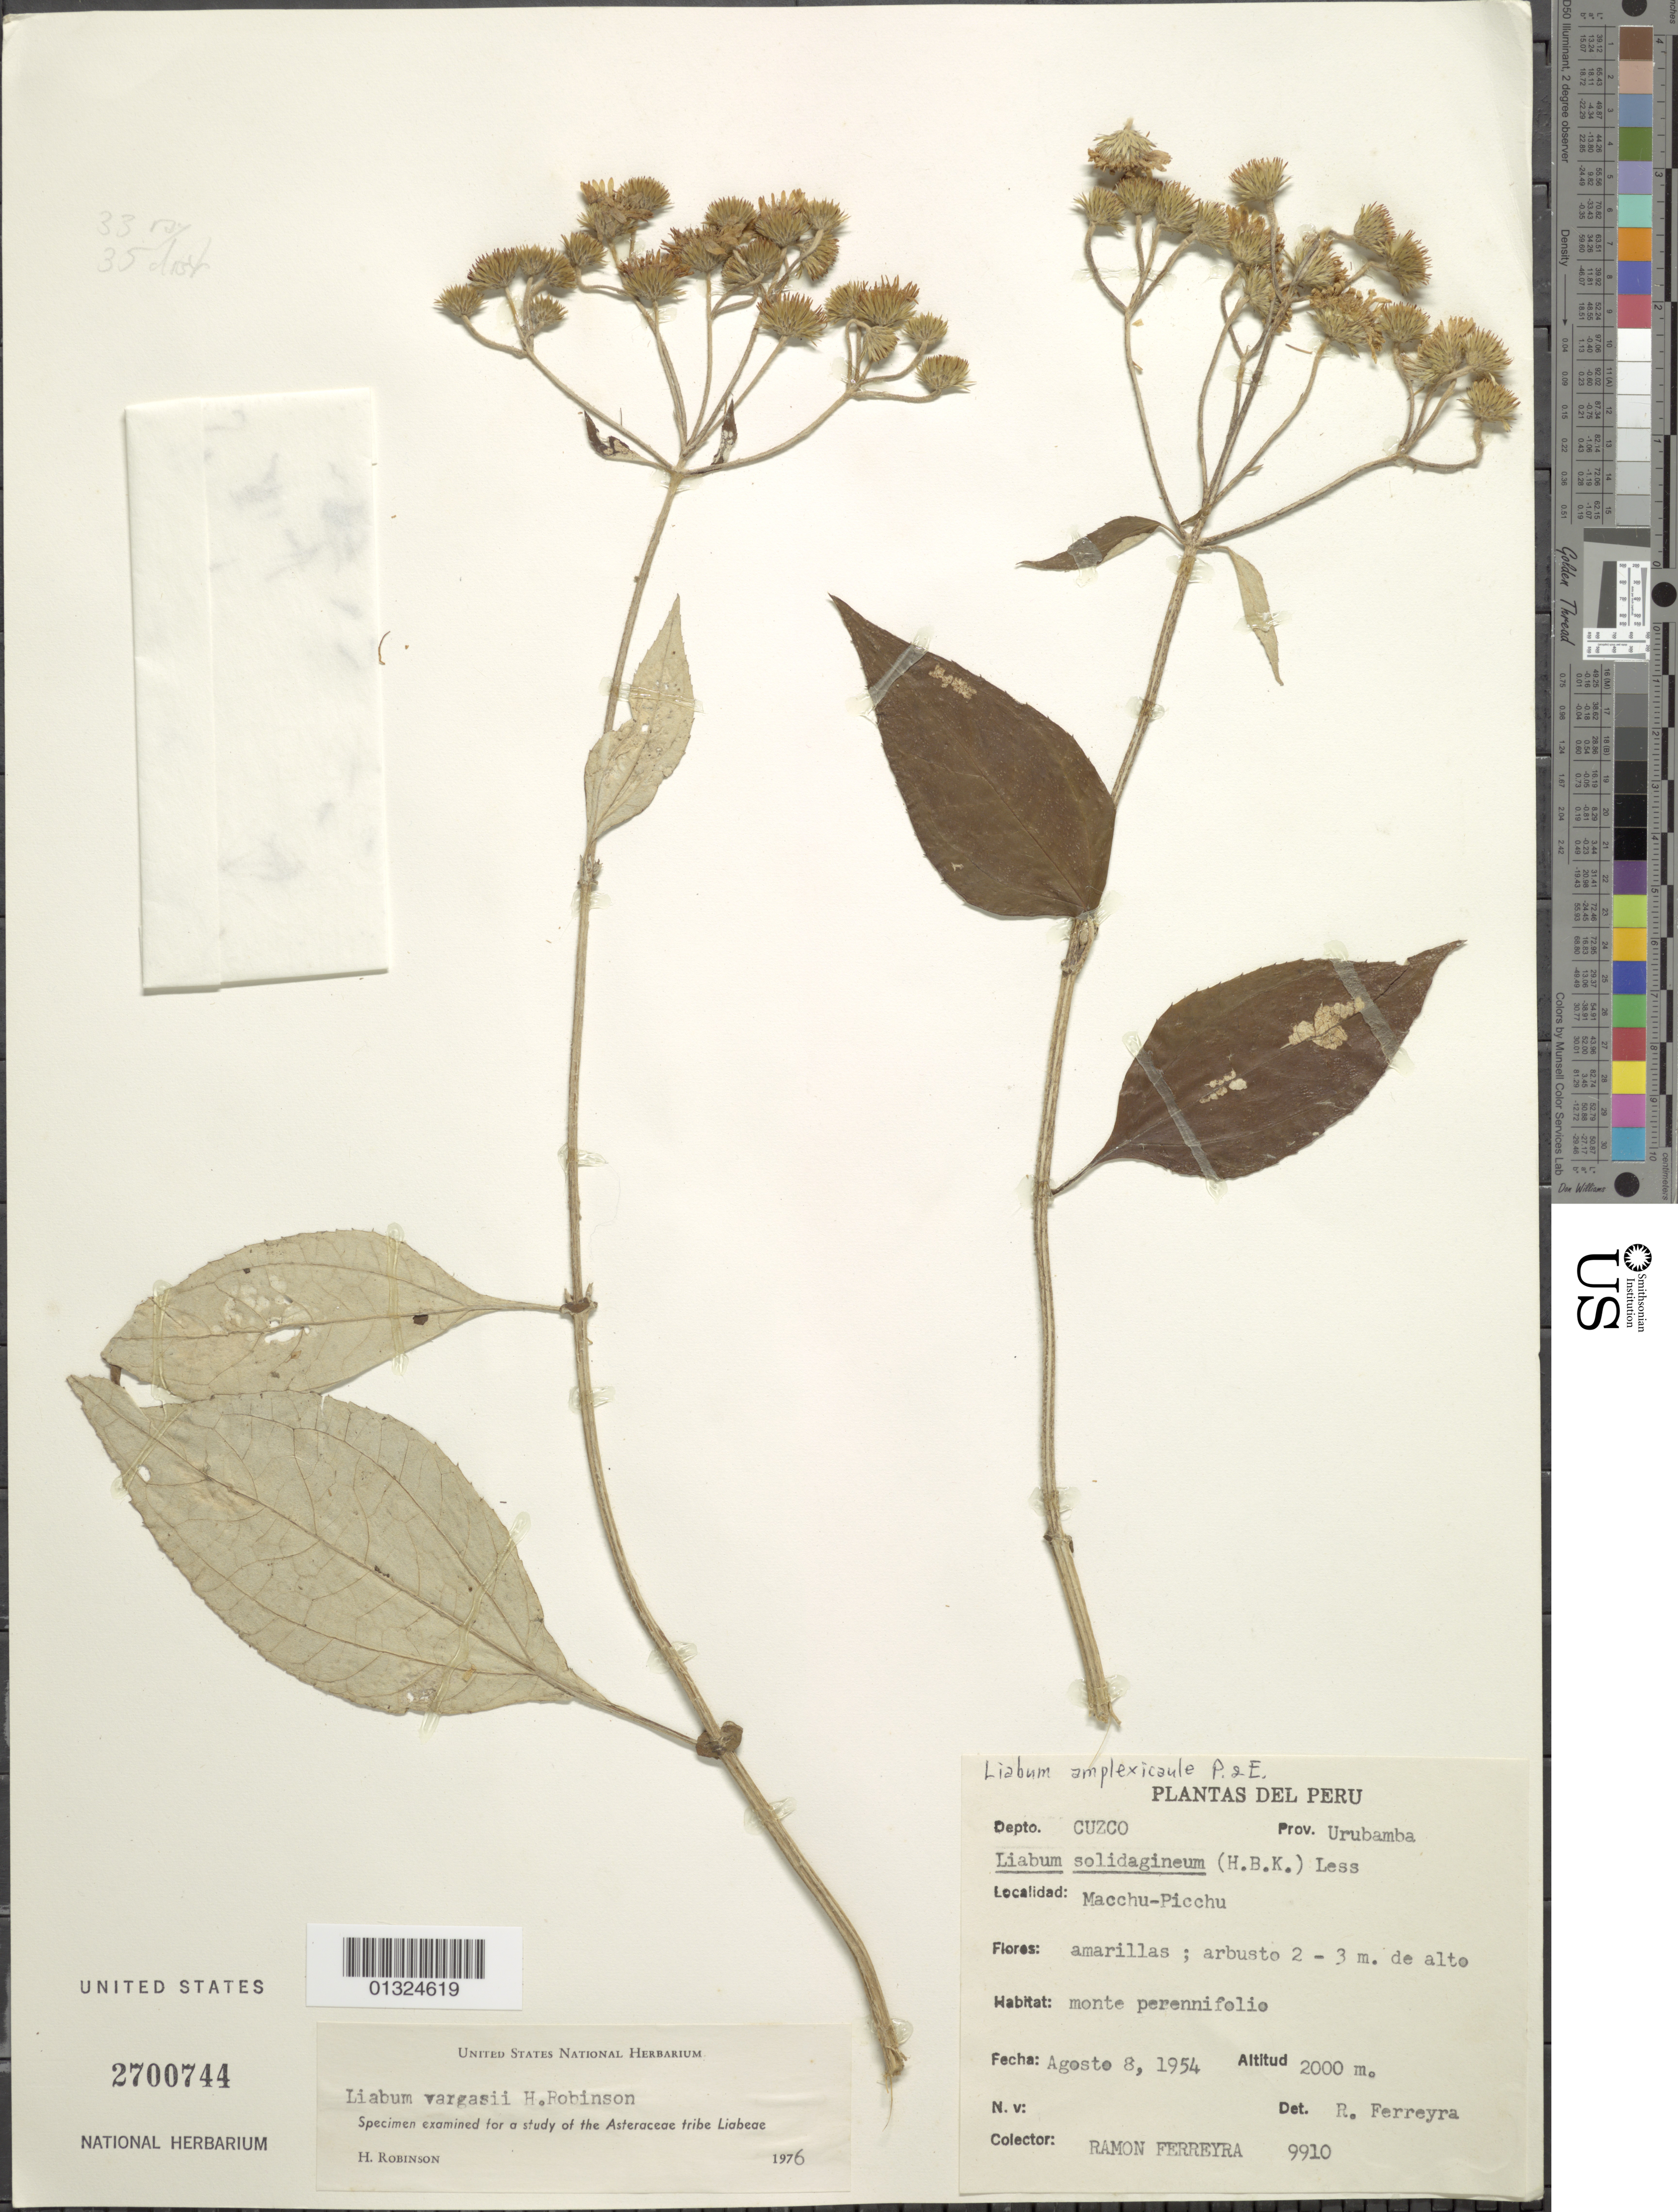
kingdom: Plantae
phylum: Tracheophyta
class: Magnoliopsida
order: Asterales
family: Asteraceae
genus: Liabum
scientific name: Liabum amplexicaule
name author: Poepp. & Endl.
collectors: R. A. Ferreyra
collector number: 9910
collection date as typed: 8 August 1954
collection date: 1954-08-08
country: Peru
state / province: Cusco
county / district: Urubamba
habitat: Monte perennifolio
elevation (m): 2000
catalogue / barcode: US 2700744